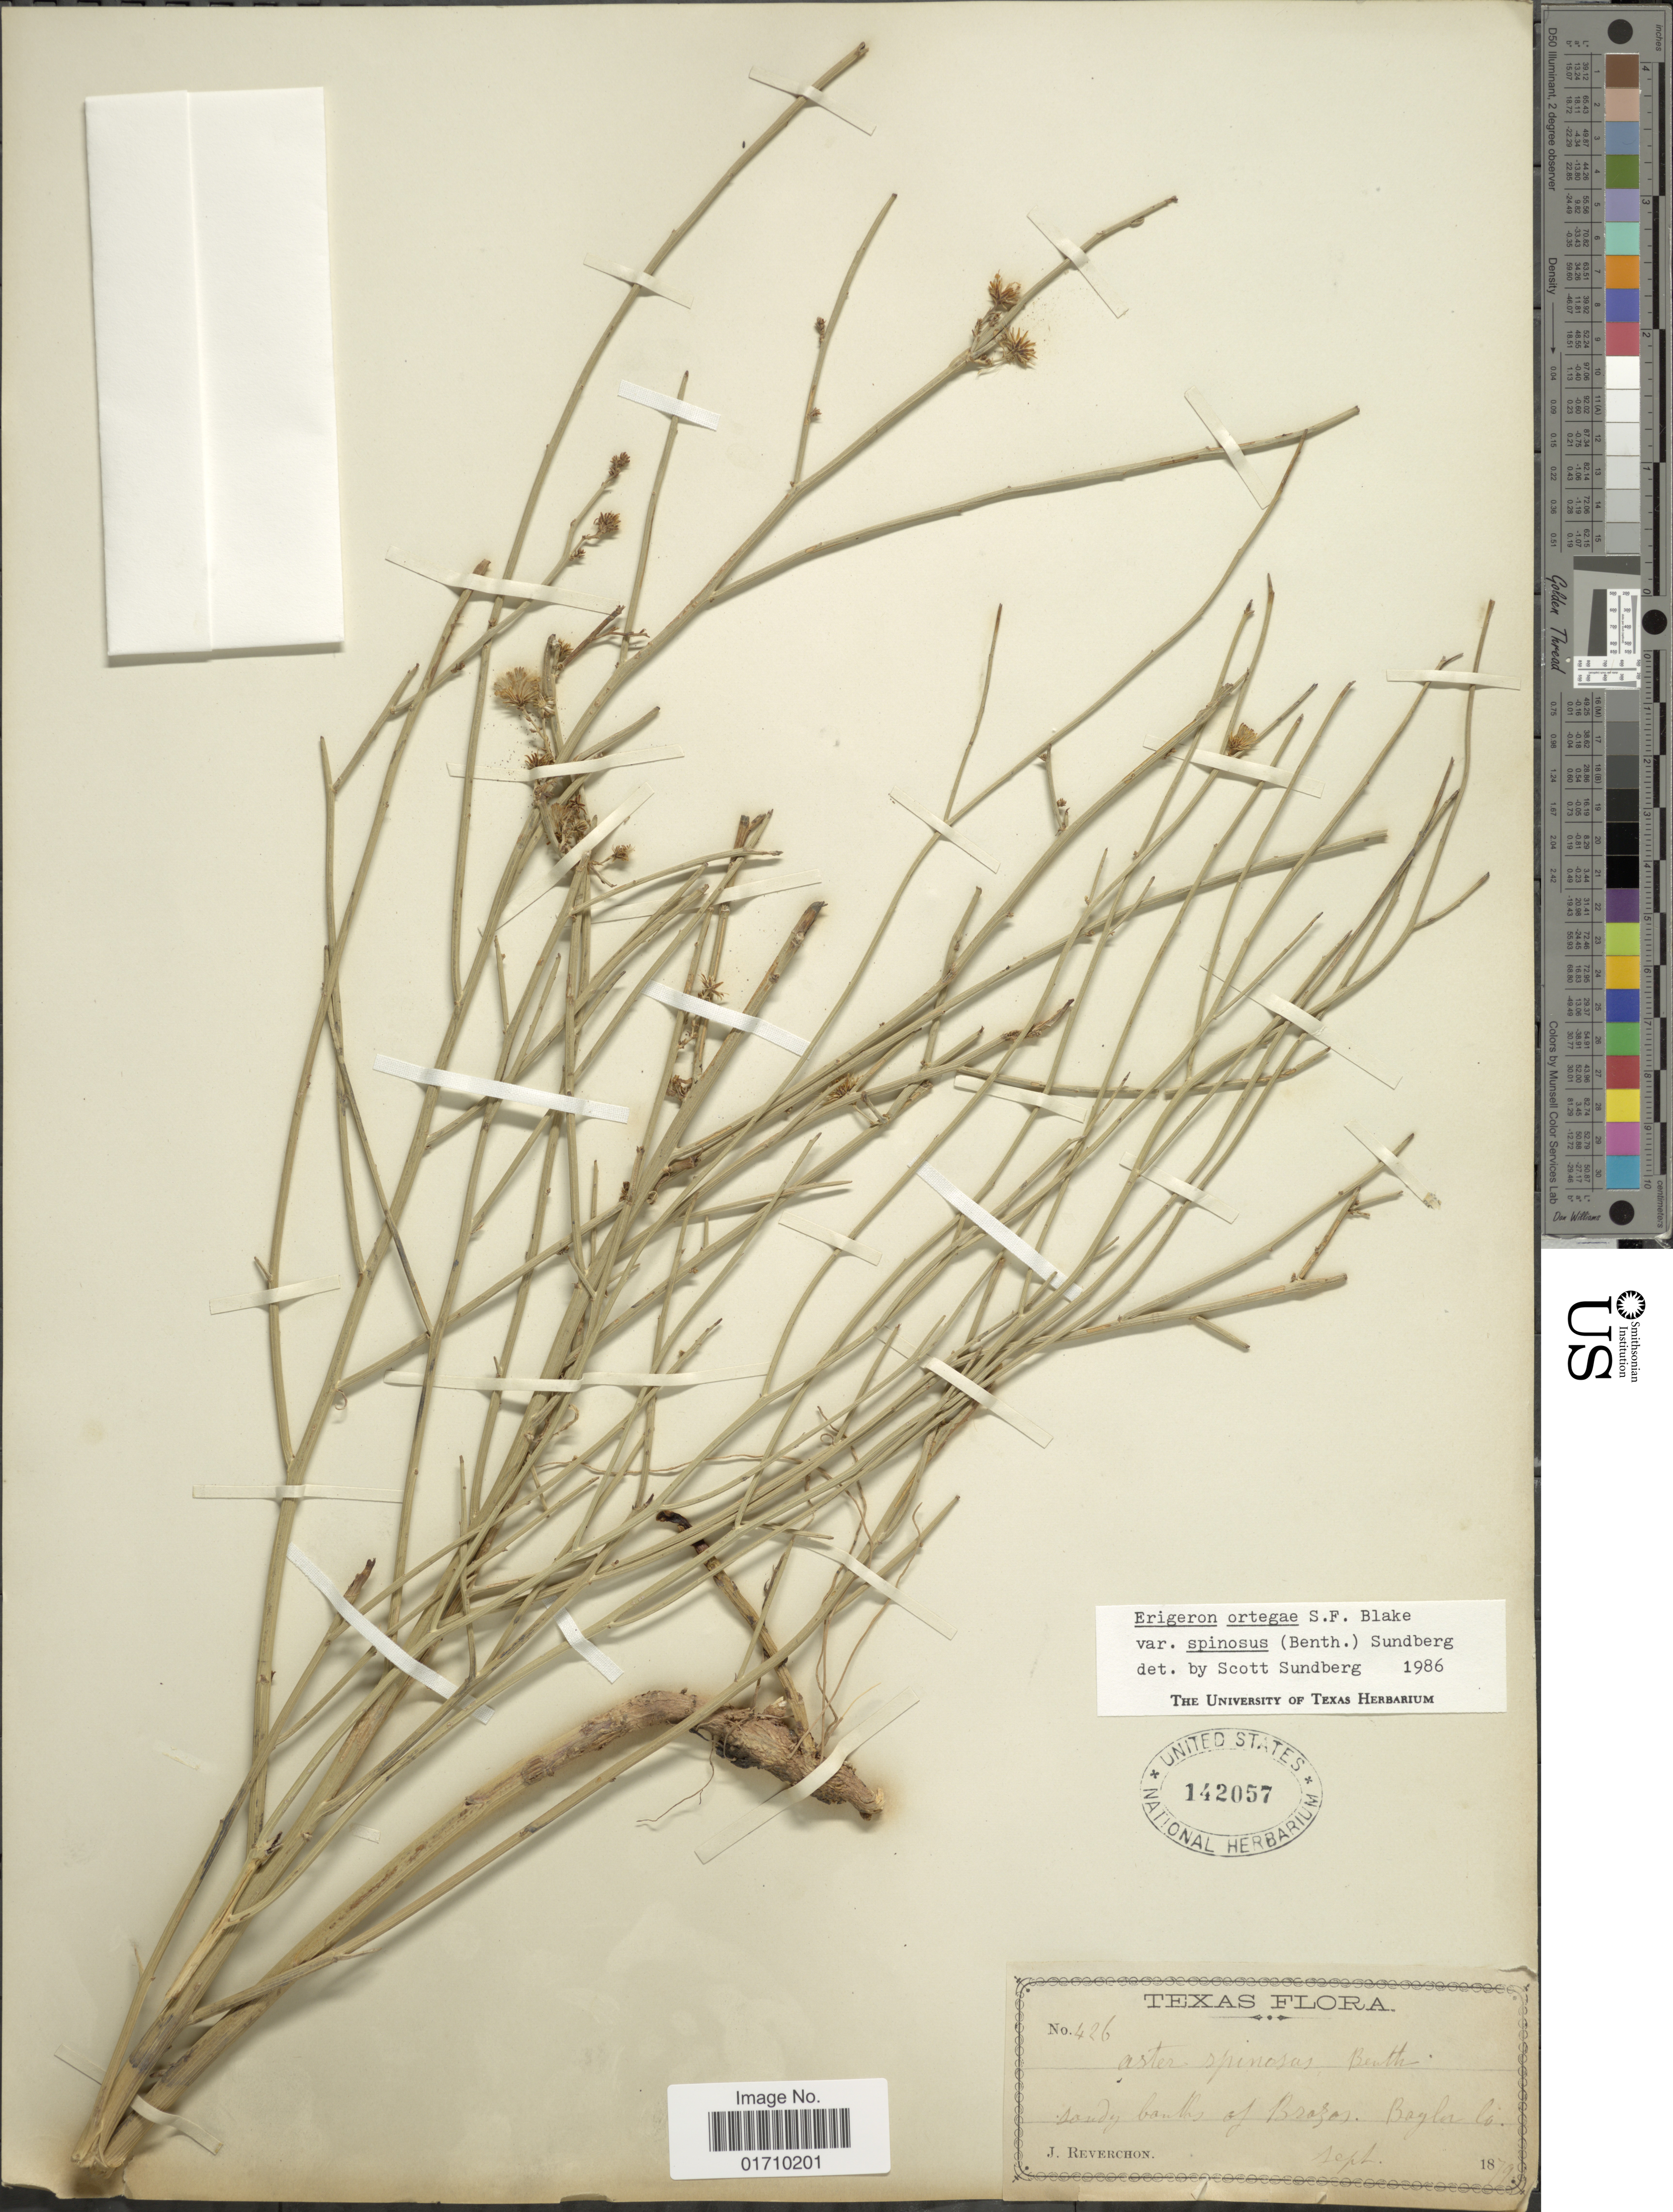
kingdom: Plantae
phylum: Tracheophyta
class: Magnoliopsida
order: Asterales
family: Asteraceae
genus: Chloracantha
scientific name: Chloracantha spinosa var. spinosa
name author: (Benth.) G.L. Nesom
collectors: J. Reverchon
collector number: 426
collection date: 1879-09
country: United States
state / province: Texas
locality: Sandy banks of Brazos, Boylor Co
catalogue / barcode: US 142057